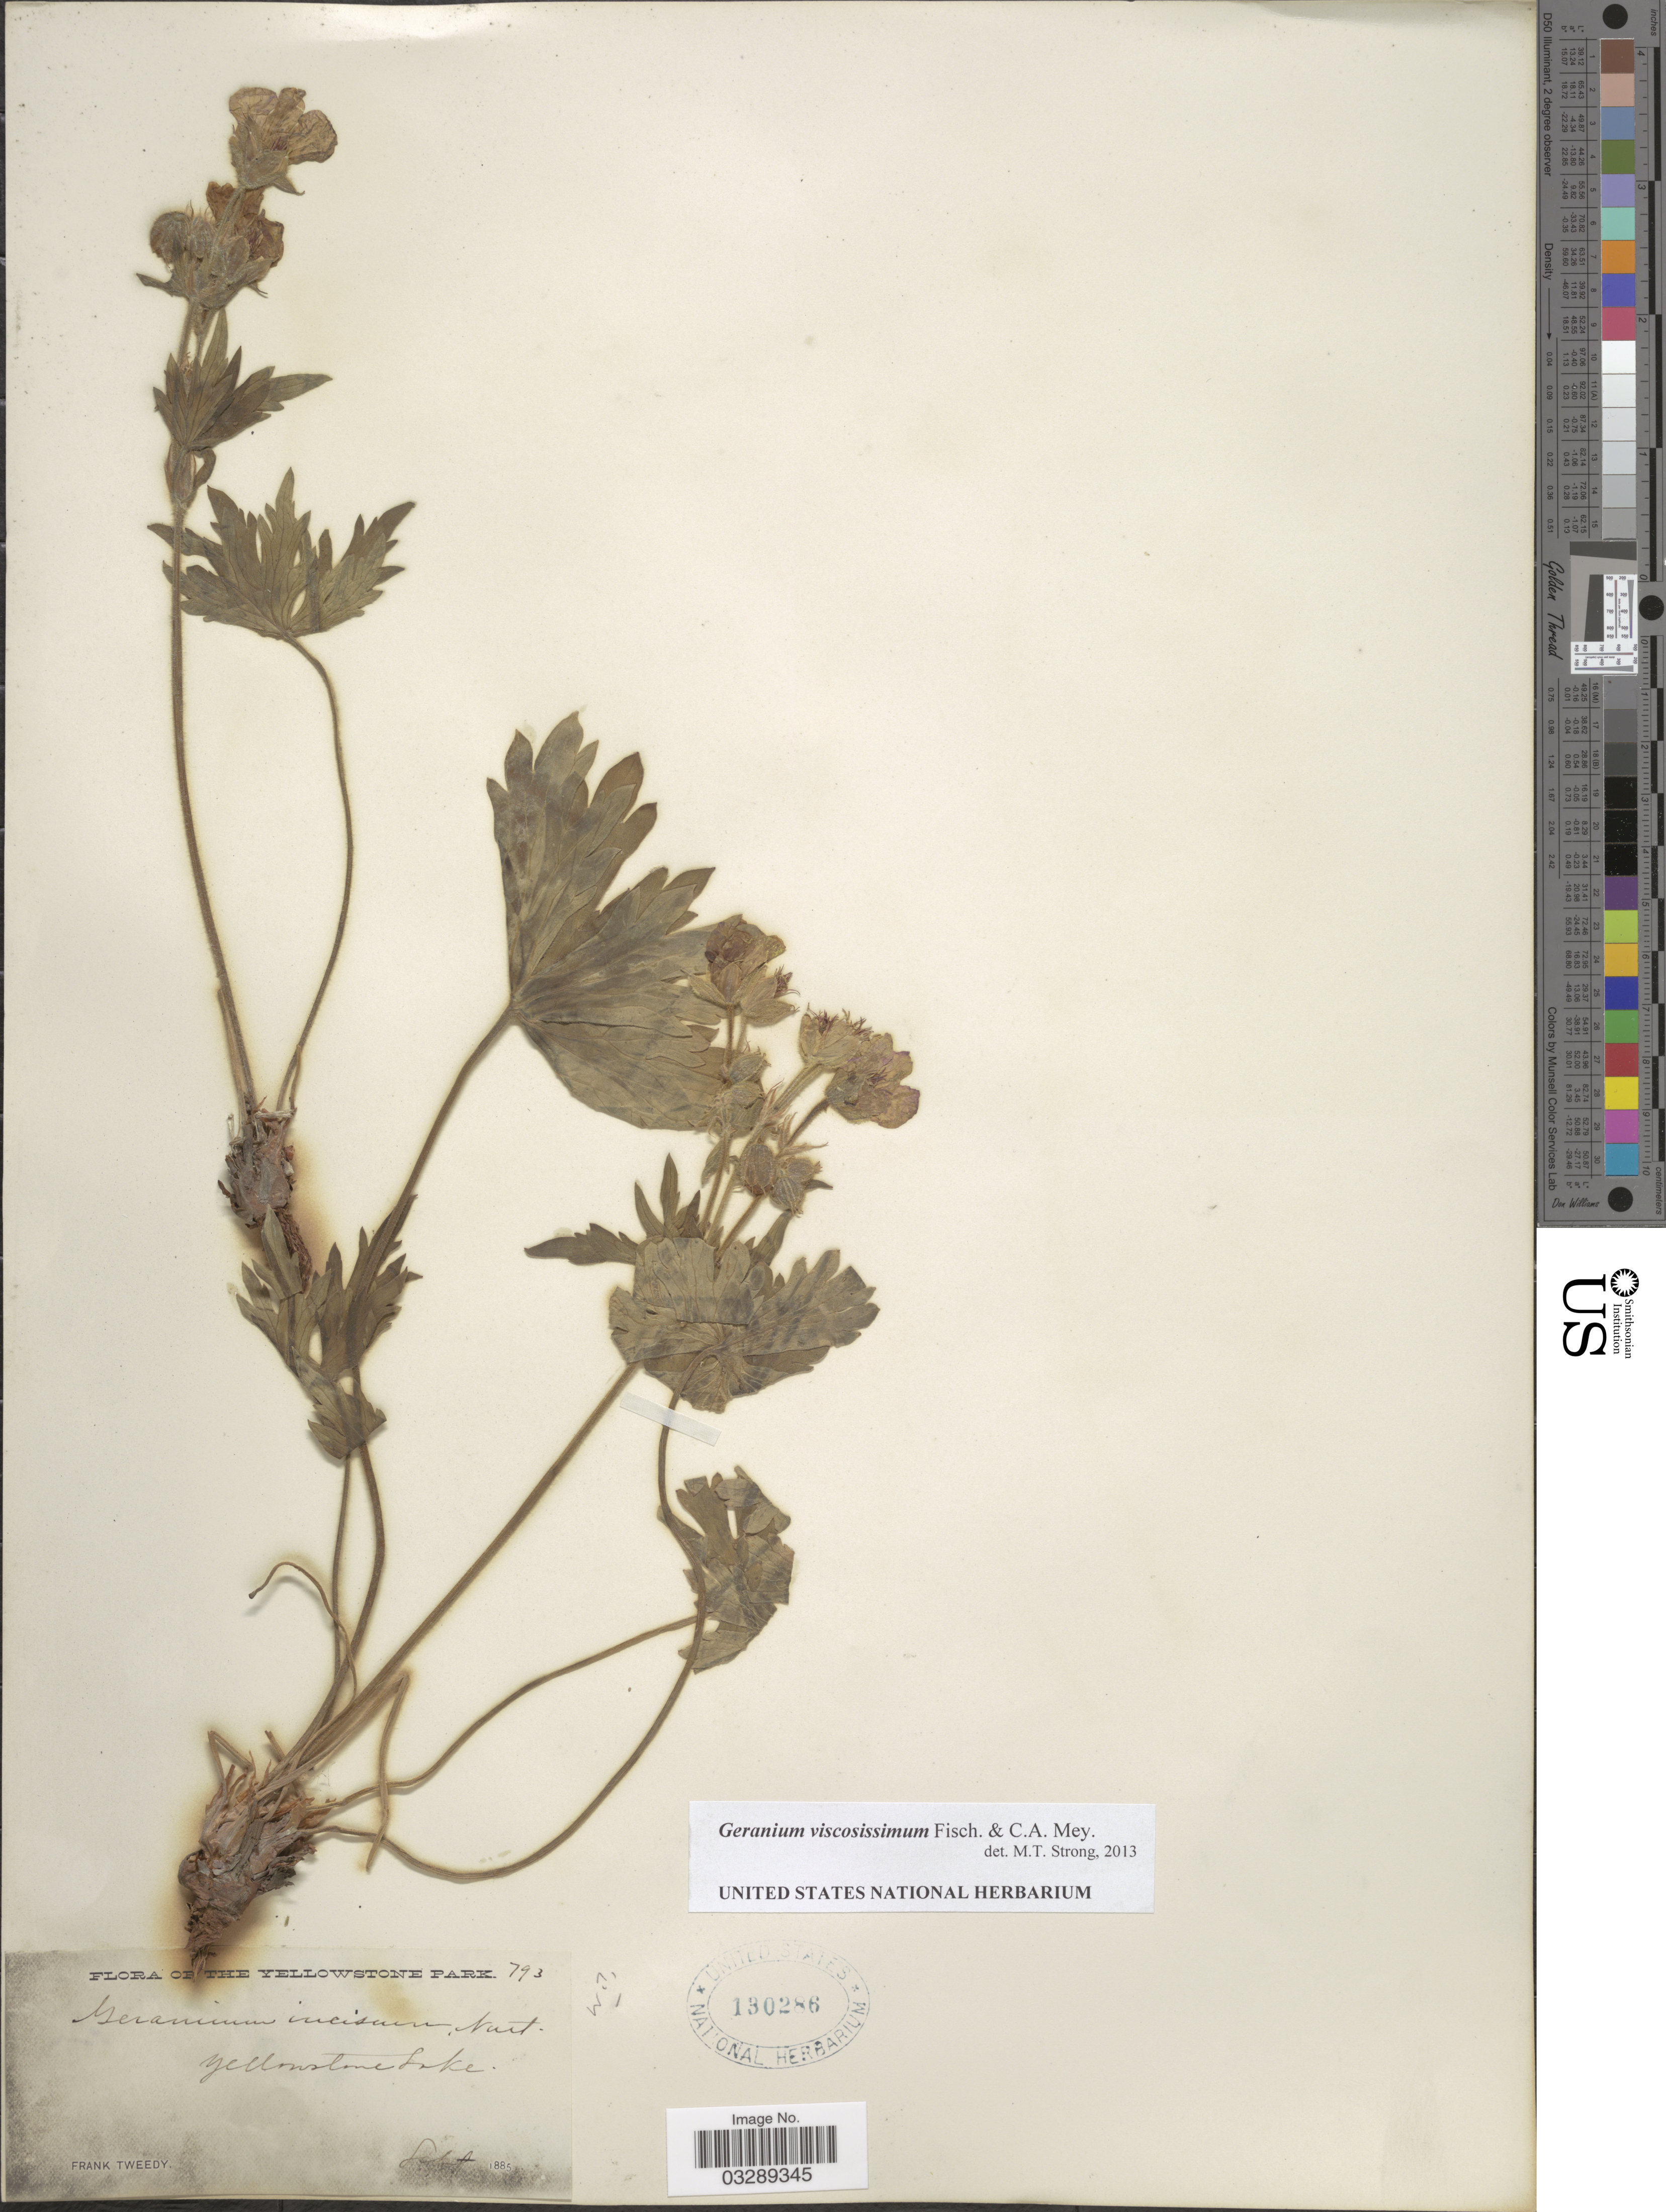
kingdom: Plantae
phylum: Tracheophyta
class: Magnoliopsida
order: Geraniales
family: Geraniaceae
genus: Geranium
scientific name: Geranium viscosissimum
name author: Fisch. & C.A. Mey.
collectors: F. Tweedy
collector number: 793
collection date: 1885-09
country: United States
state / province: Wyoming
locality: Yellowstone Park, Yellowstone Lake.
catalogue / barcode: US 130286